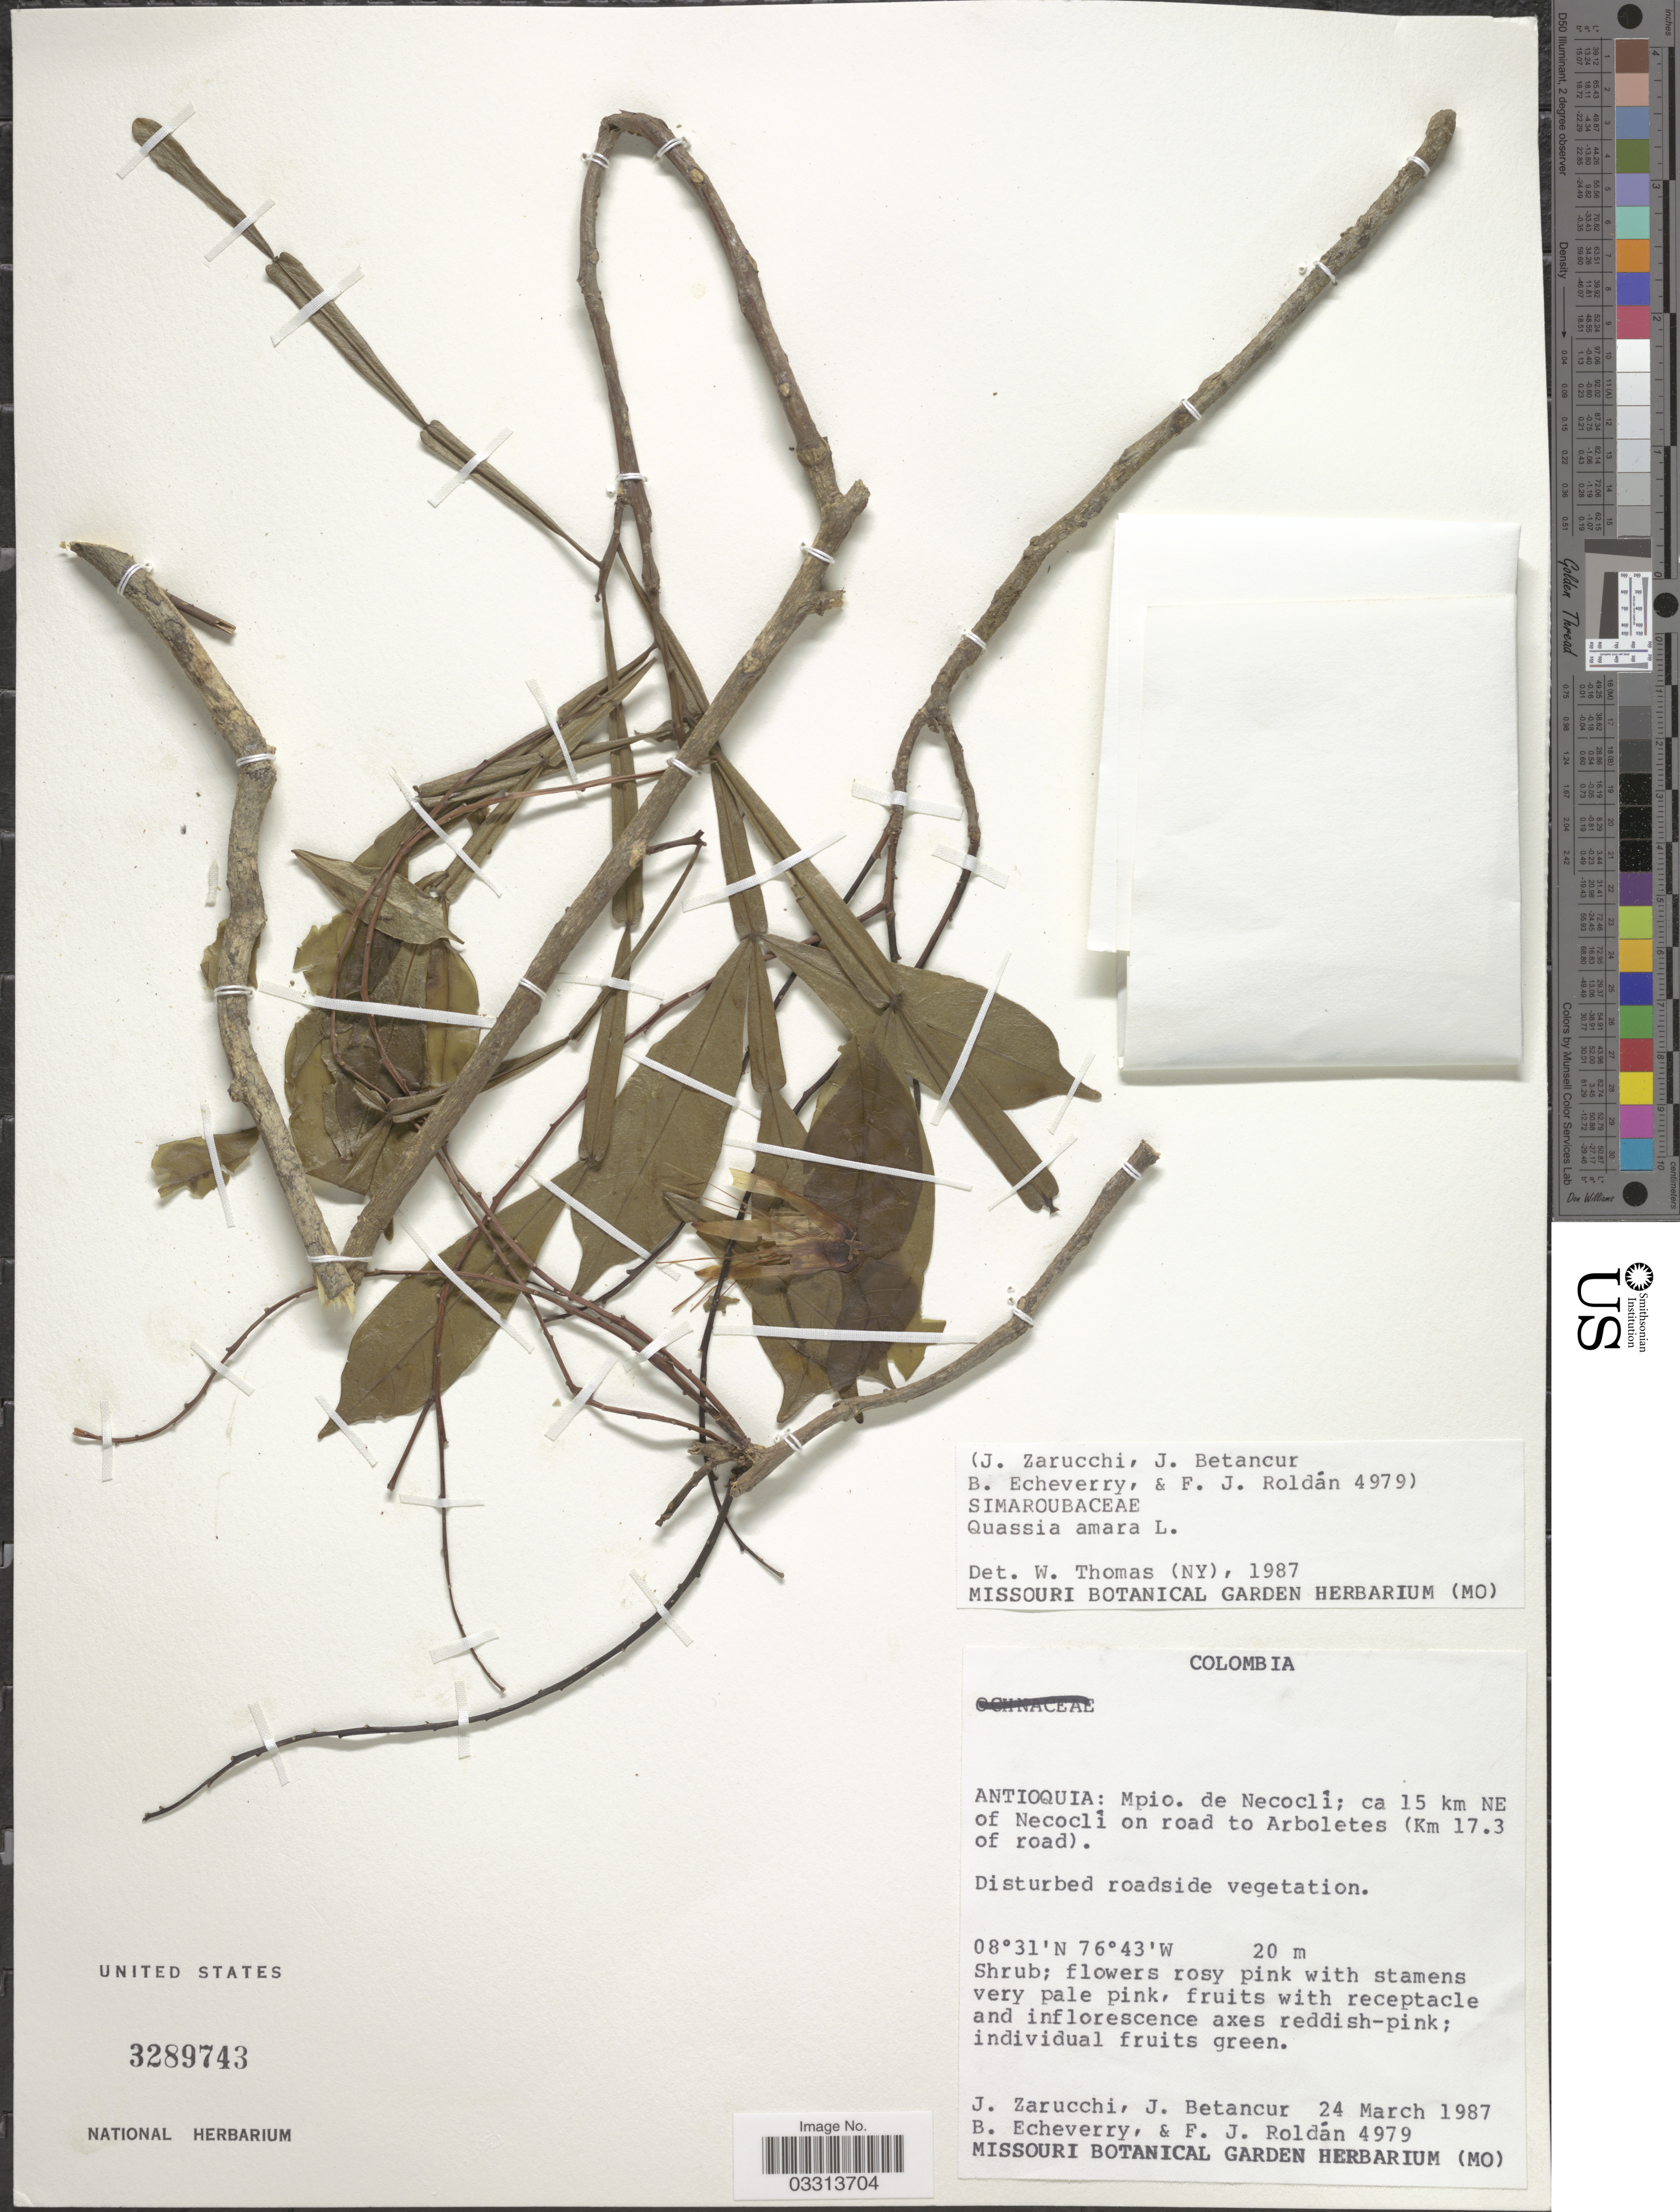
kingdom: Plantae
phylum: Tracheophyta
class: Magnoliopsida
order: Sapindales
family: Simaroubaceae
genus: Quassia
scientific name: Quassia amara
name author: L.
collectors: J. L. Zarucchi, J. Betancur, B. Echeverry & F. J. Roldán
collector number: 4979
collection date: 1987-03-24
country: Colombia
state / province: Antioquia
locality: Mpio. de Necocli; ca 15 km NE of Necocli on road to Arboletes (Km 17.3 of road).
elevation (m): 20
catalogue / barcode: US 3289743